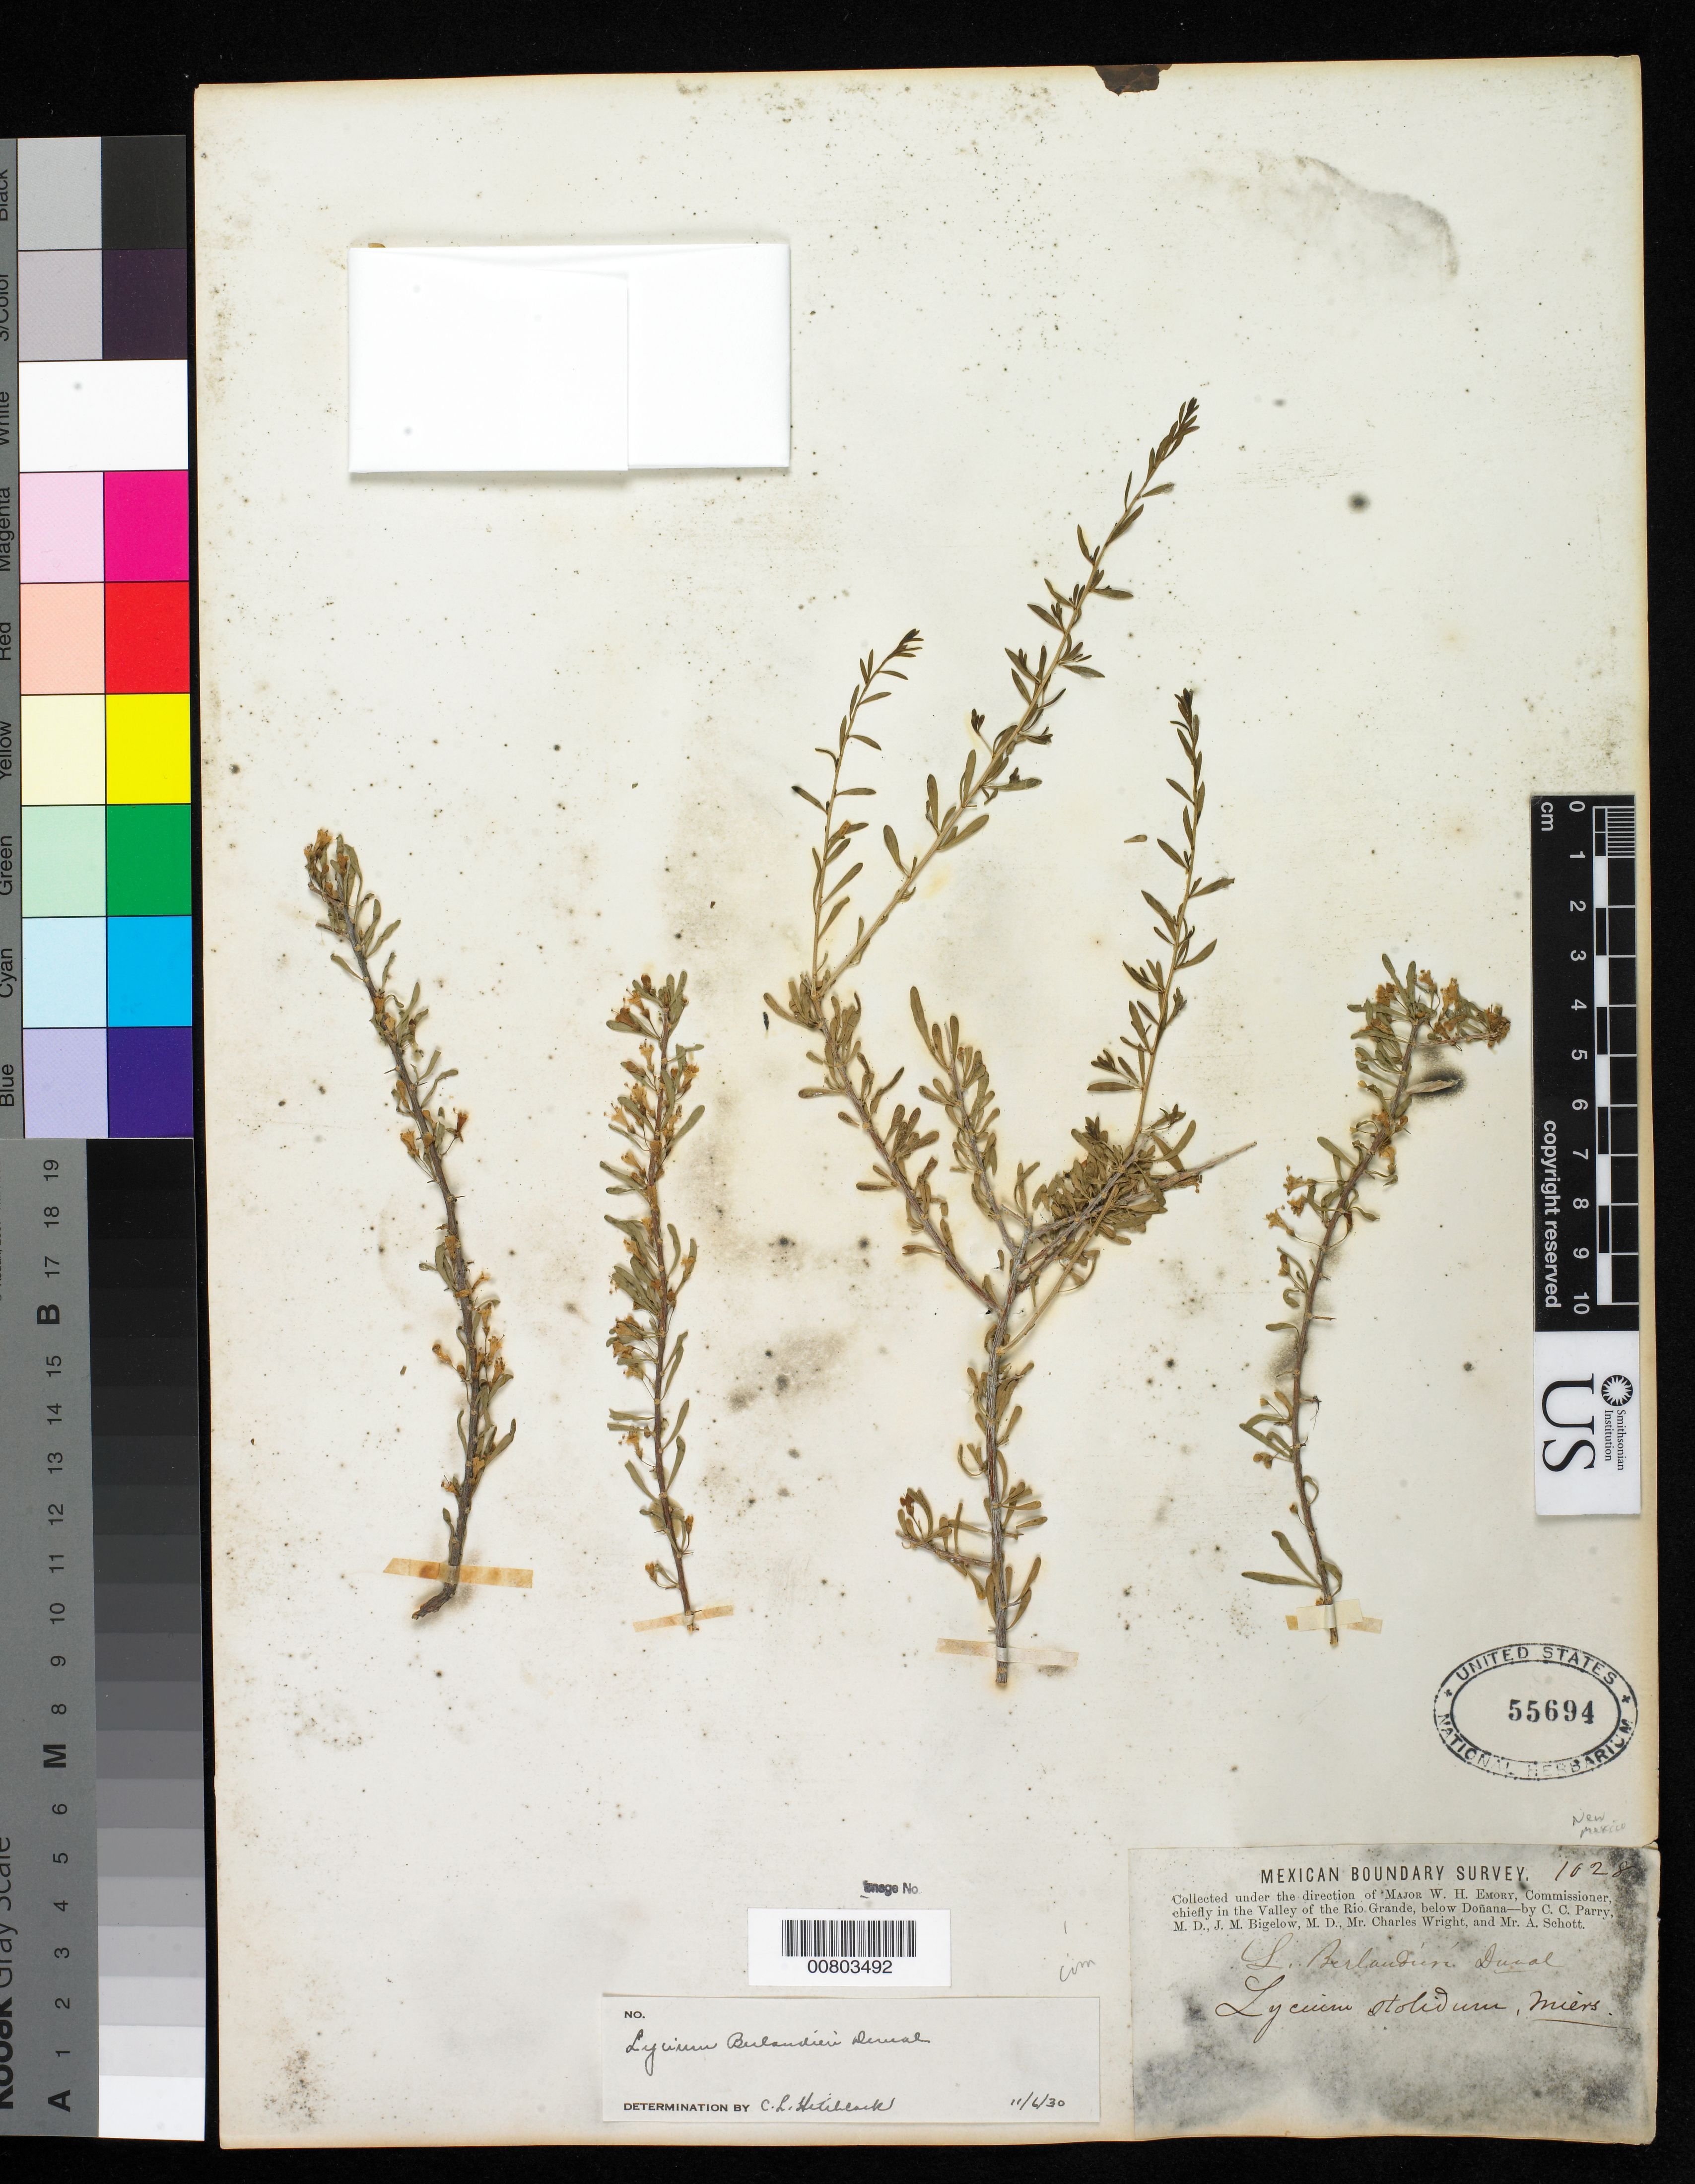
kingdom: Plantae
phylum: Tracheophyta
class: Magnoliopsida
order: Solanales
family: Solanaceae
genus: Lycium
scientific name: Lycium berlandieri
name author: Dunal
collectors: C. C. Parry, J. M. Bigelow, C. Wright & A. C. V. Schott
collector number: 1028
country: United States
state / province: New Mexico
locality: Valley of the Rio Grande, below Doñana, New Mexico.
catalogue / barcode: US 55694